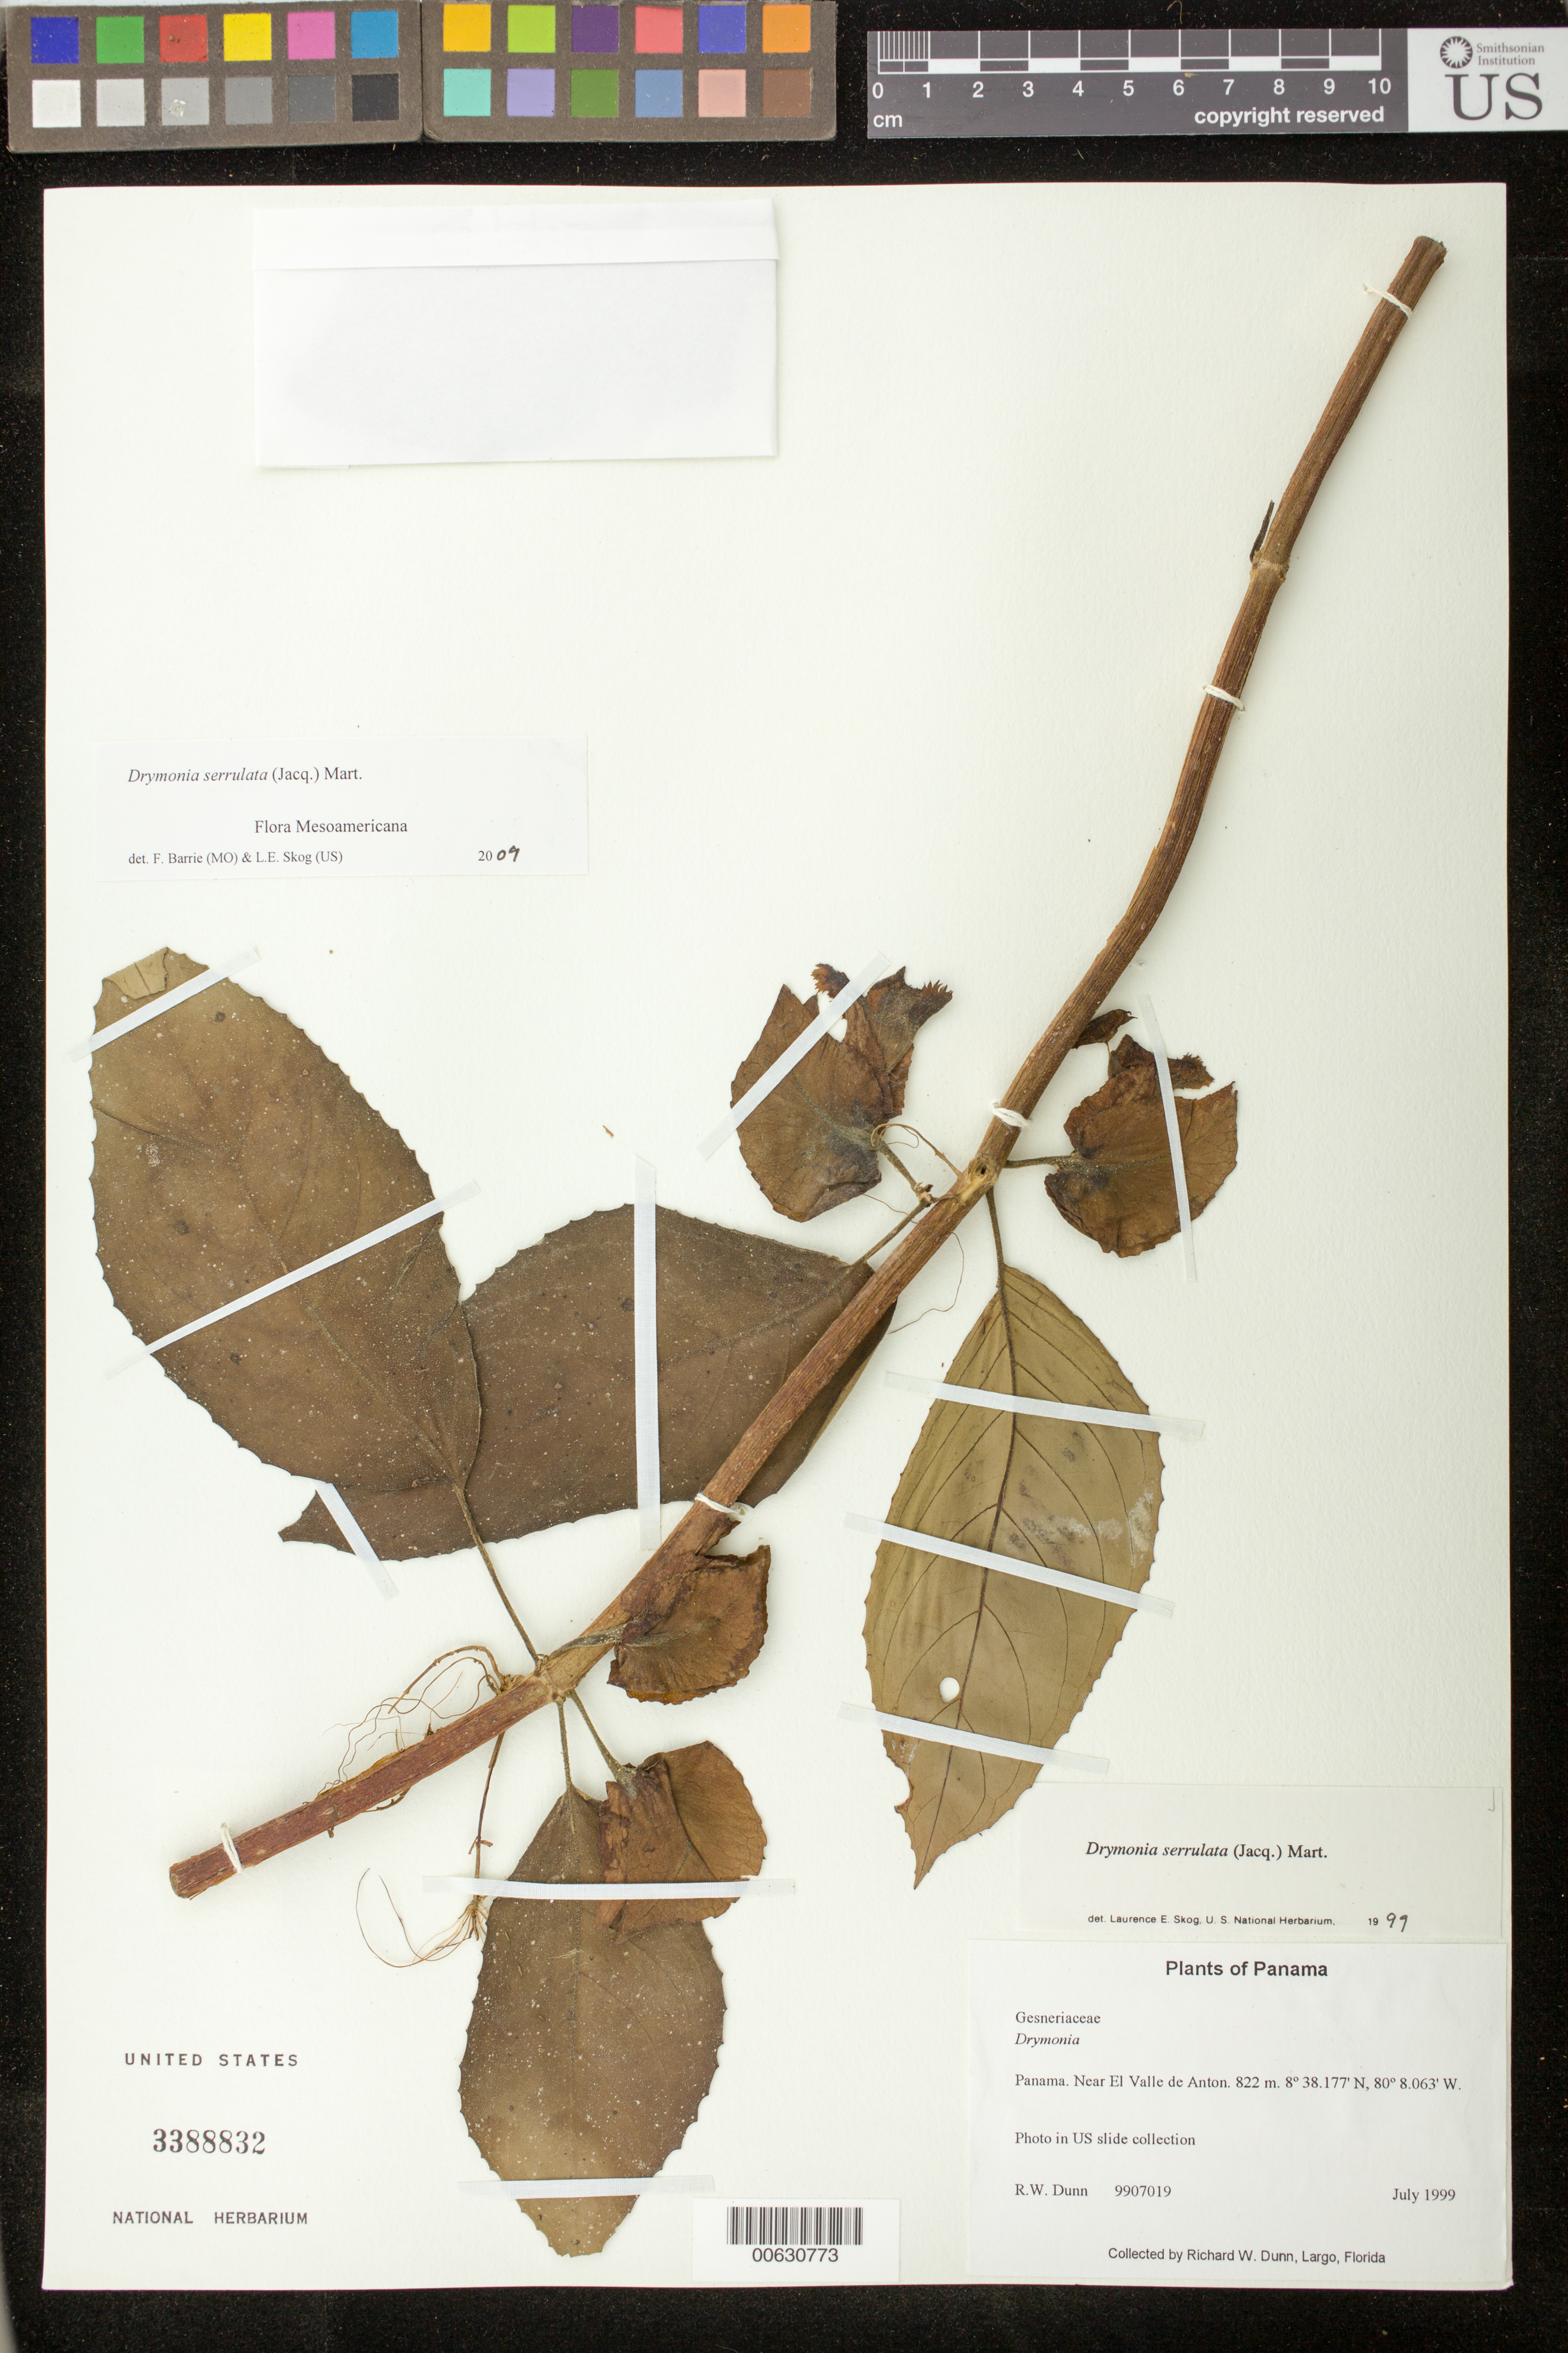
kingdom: Plantae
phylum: Tracheophyta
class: Magnoliopsida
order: Lamiales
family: Gesneriaceae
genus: Drymonia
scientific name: Drymonia serrulata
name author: (Jacq.) Mart.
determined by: Skog, Laurence E.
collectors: R. Dunn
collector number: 9907019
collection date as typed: Jul 1999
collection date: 1999-07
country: Panama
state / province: Coclé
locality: Near El Valle de Anton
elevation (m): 822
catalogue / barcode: US 3388832